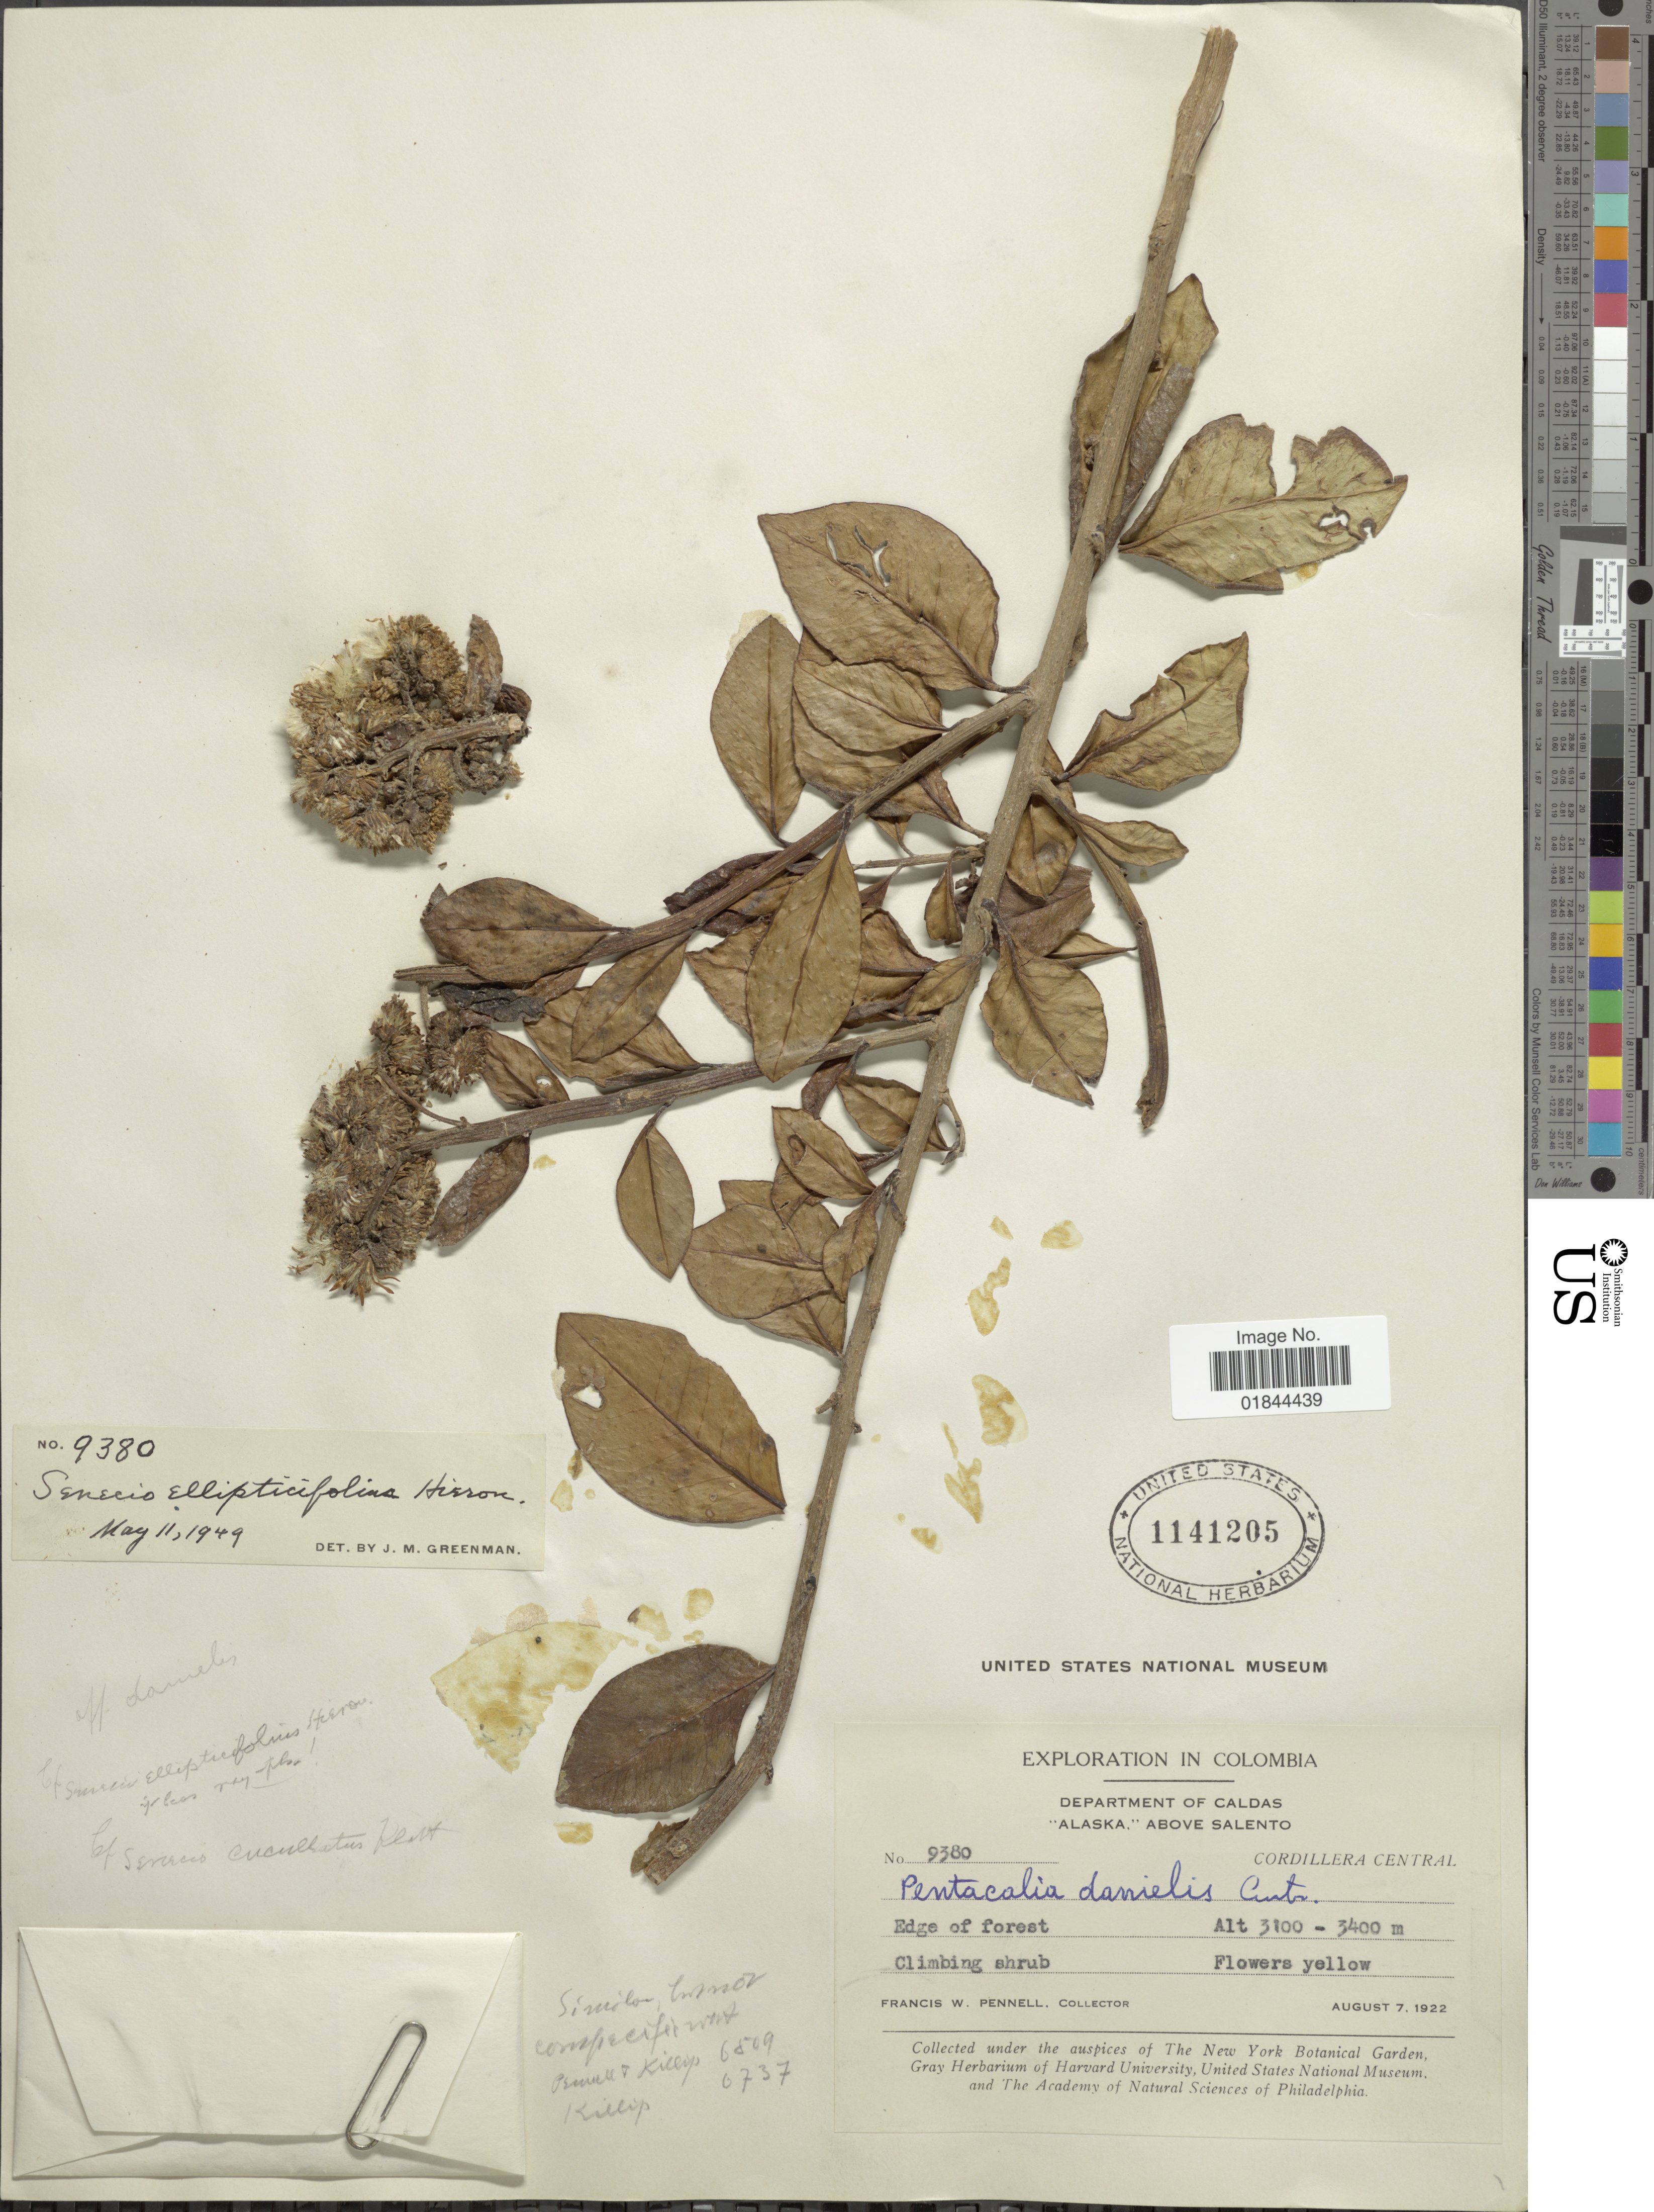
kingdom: Plantae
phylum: Tracheophyta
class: Magnoliopsida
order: Asterales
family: Asteraceae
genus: Pentacalia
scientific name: Pentacalia danielis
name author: (Cuatrec.) Cuatrec.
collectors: F. W. Pennell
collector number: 9380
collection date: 1922-08-07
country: Colombia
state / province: Caldas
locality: Department of Caldas, 'Alaska,' above Salento, Cordillera Central, Edge of forest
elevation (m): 3100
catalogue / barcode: US 1141205